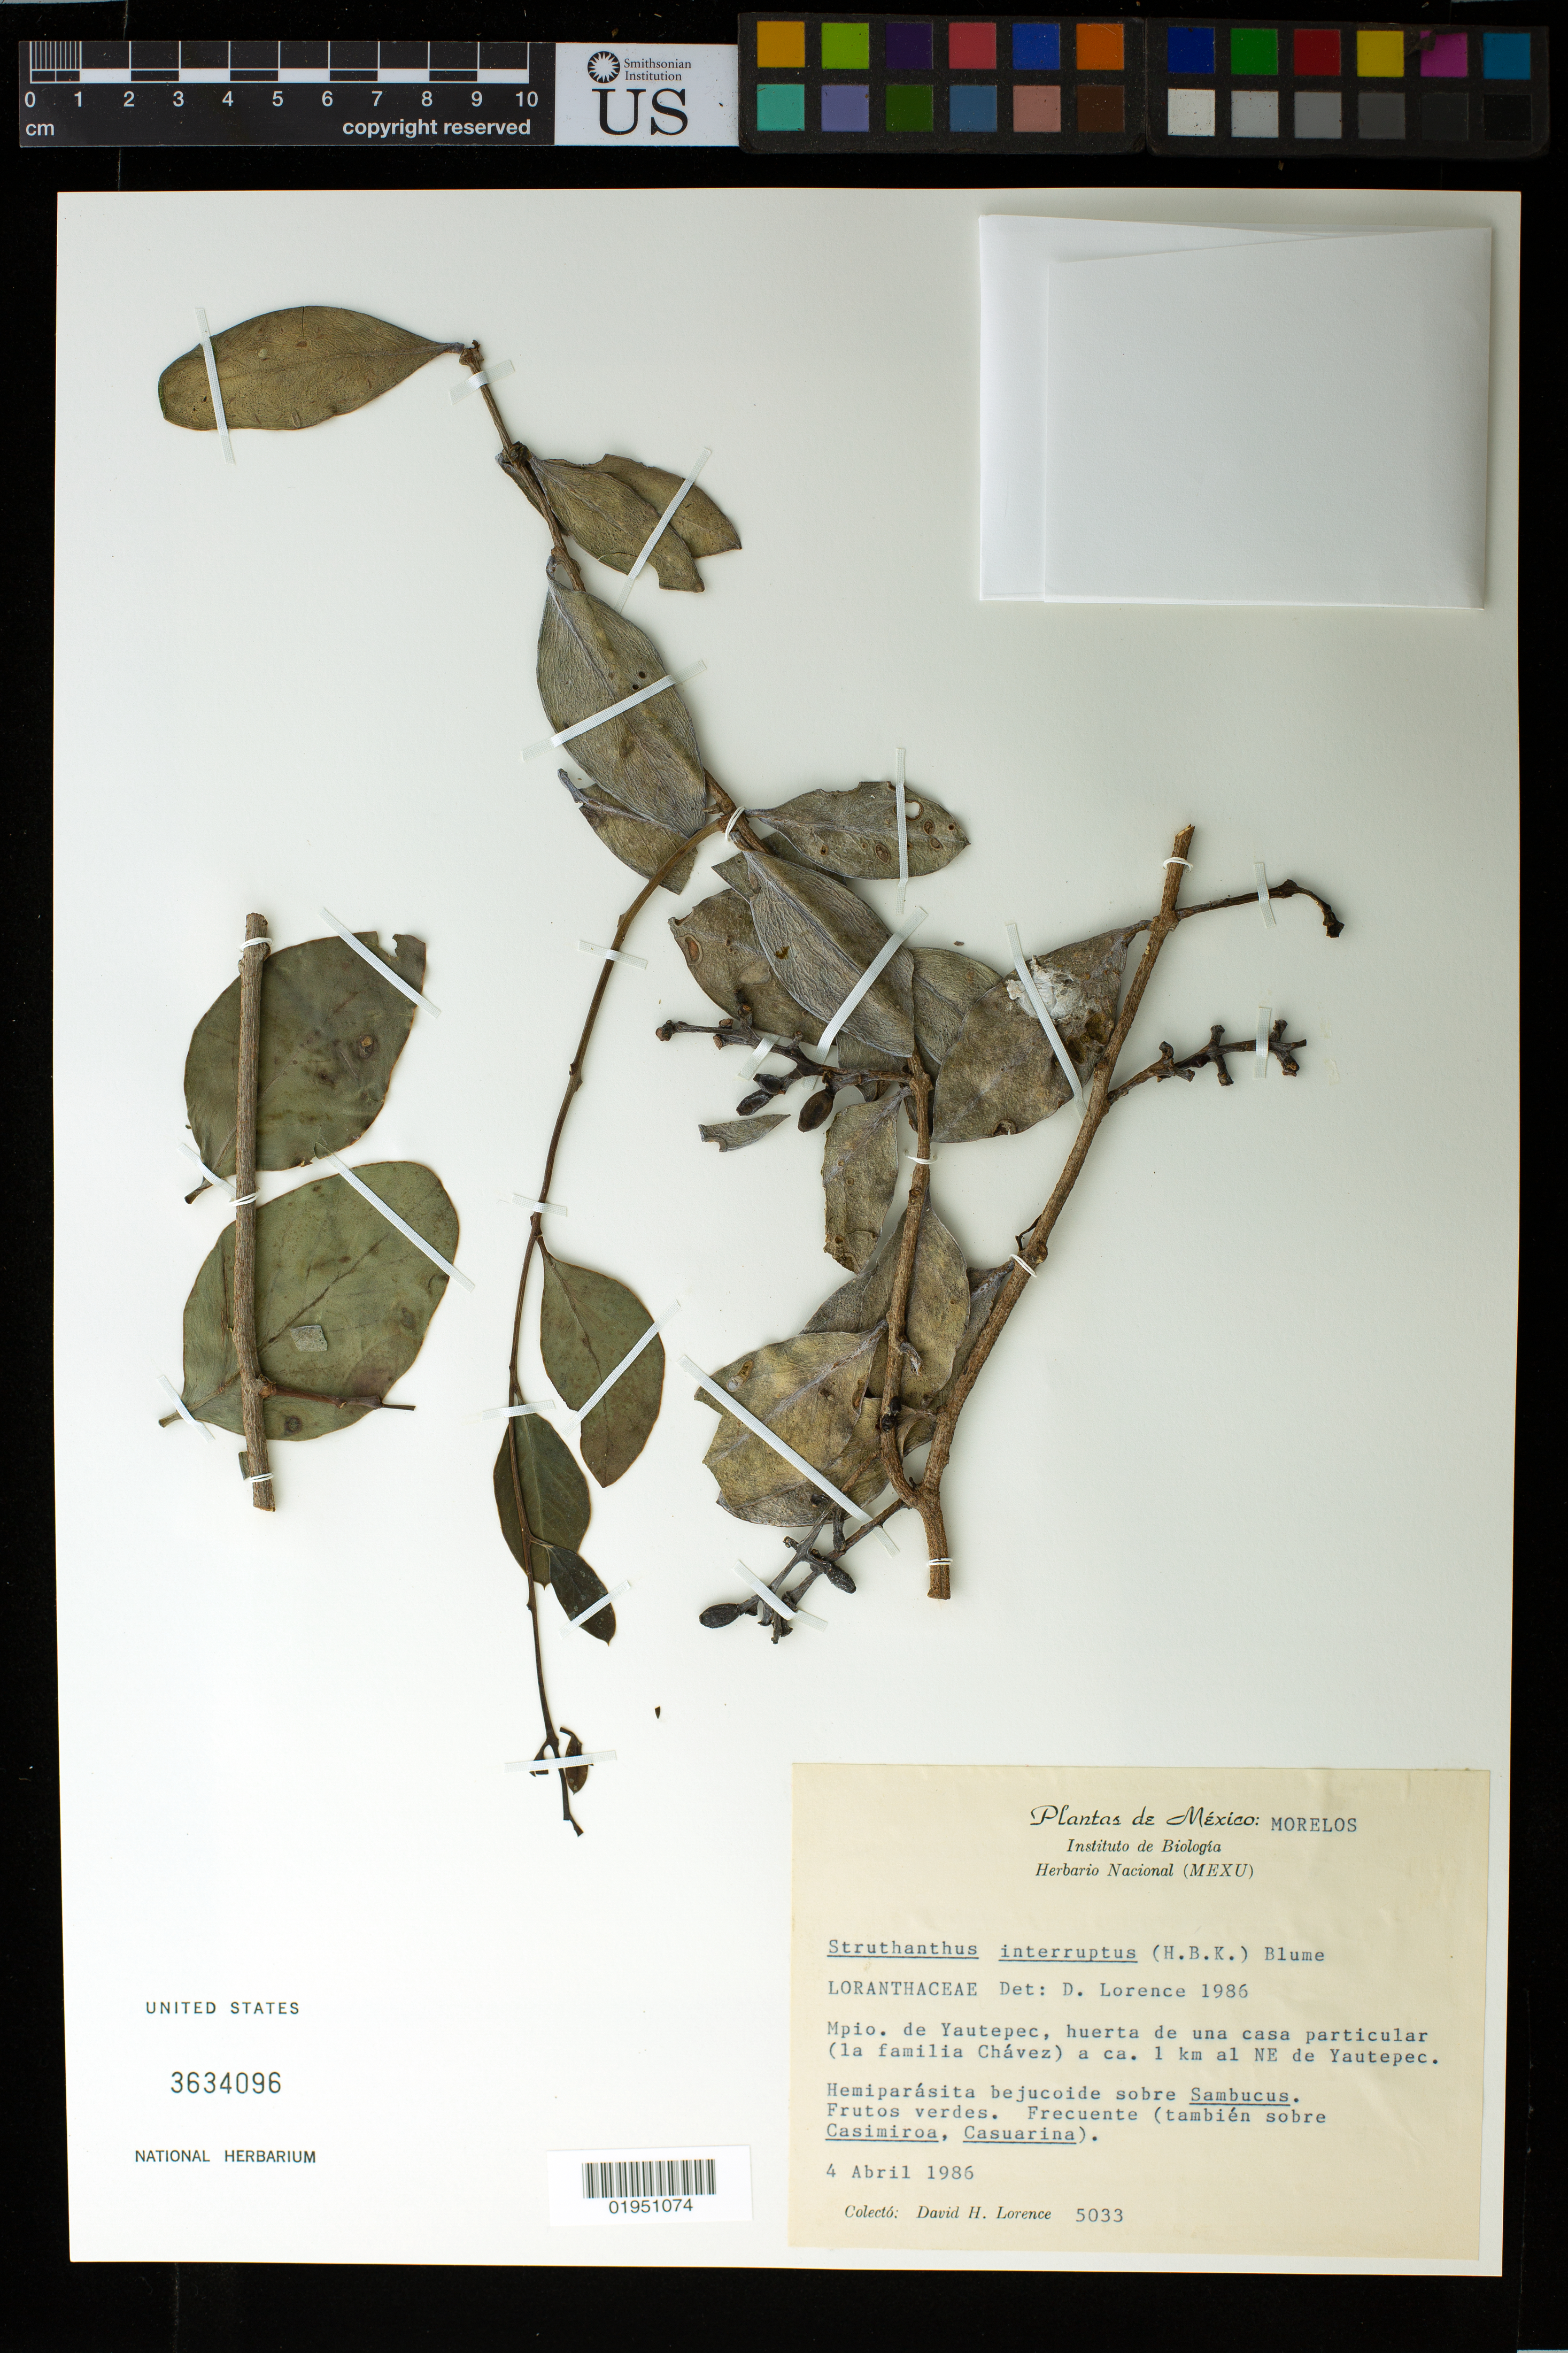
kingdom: Plantae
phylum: Tracheophyta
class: Magnoliopsida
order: Santalales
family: Loranthaceae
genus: Struthanthus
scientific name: Struthanthus interruptus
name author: (Kunth) G. Don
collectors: D. Lorence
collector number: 5033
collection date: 1986-04-04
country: Mexico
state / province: Morelos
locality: Mpio. de Yautepec, huerta de una casa particular (la familia Chávez) a ca. 1 km al NE de Yautepec.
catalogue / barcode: US 3634096